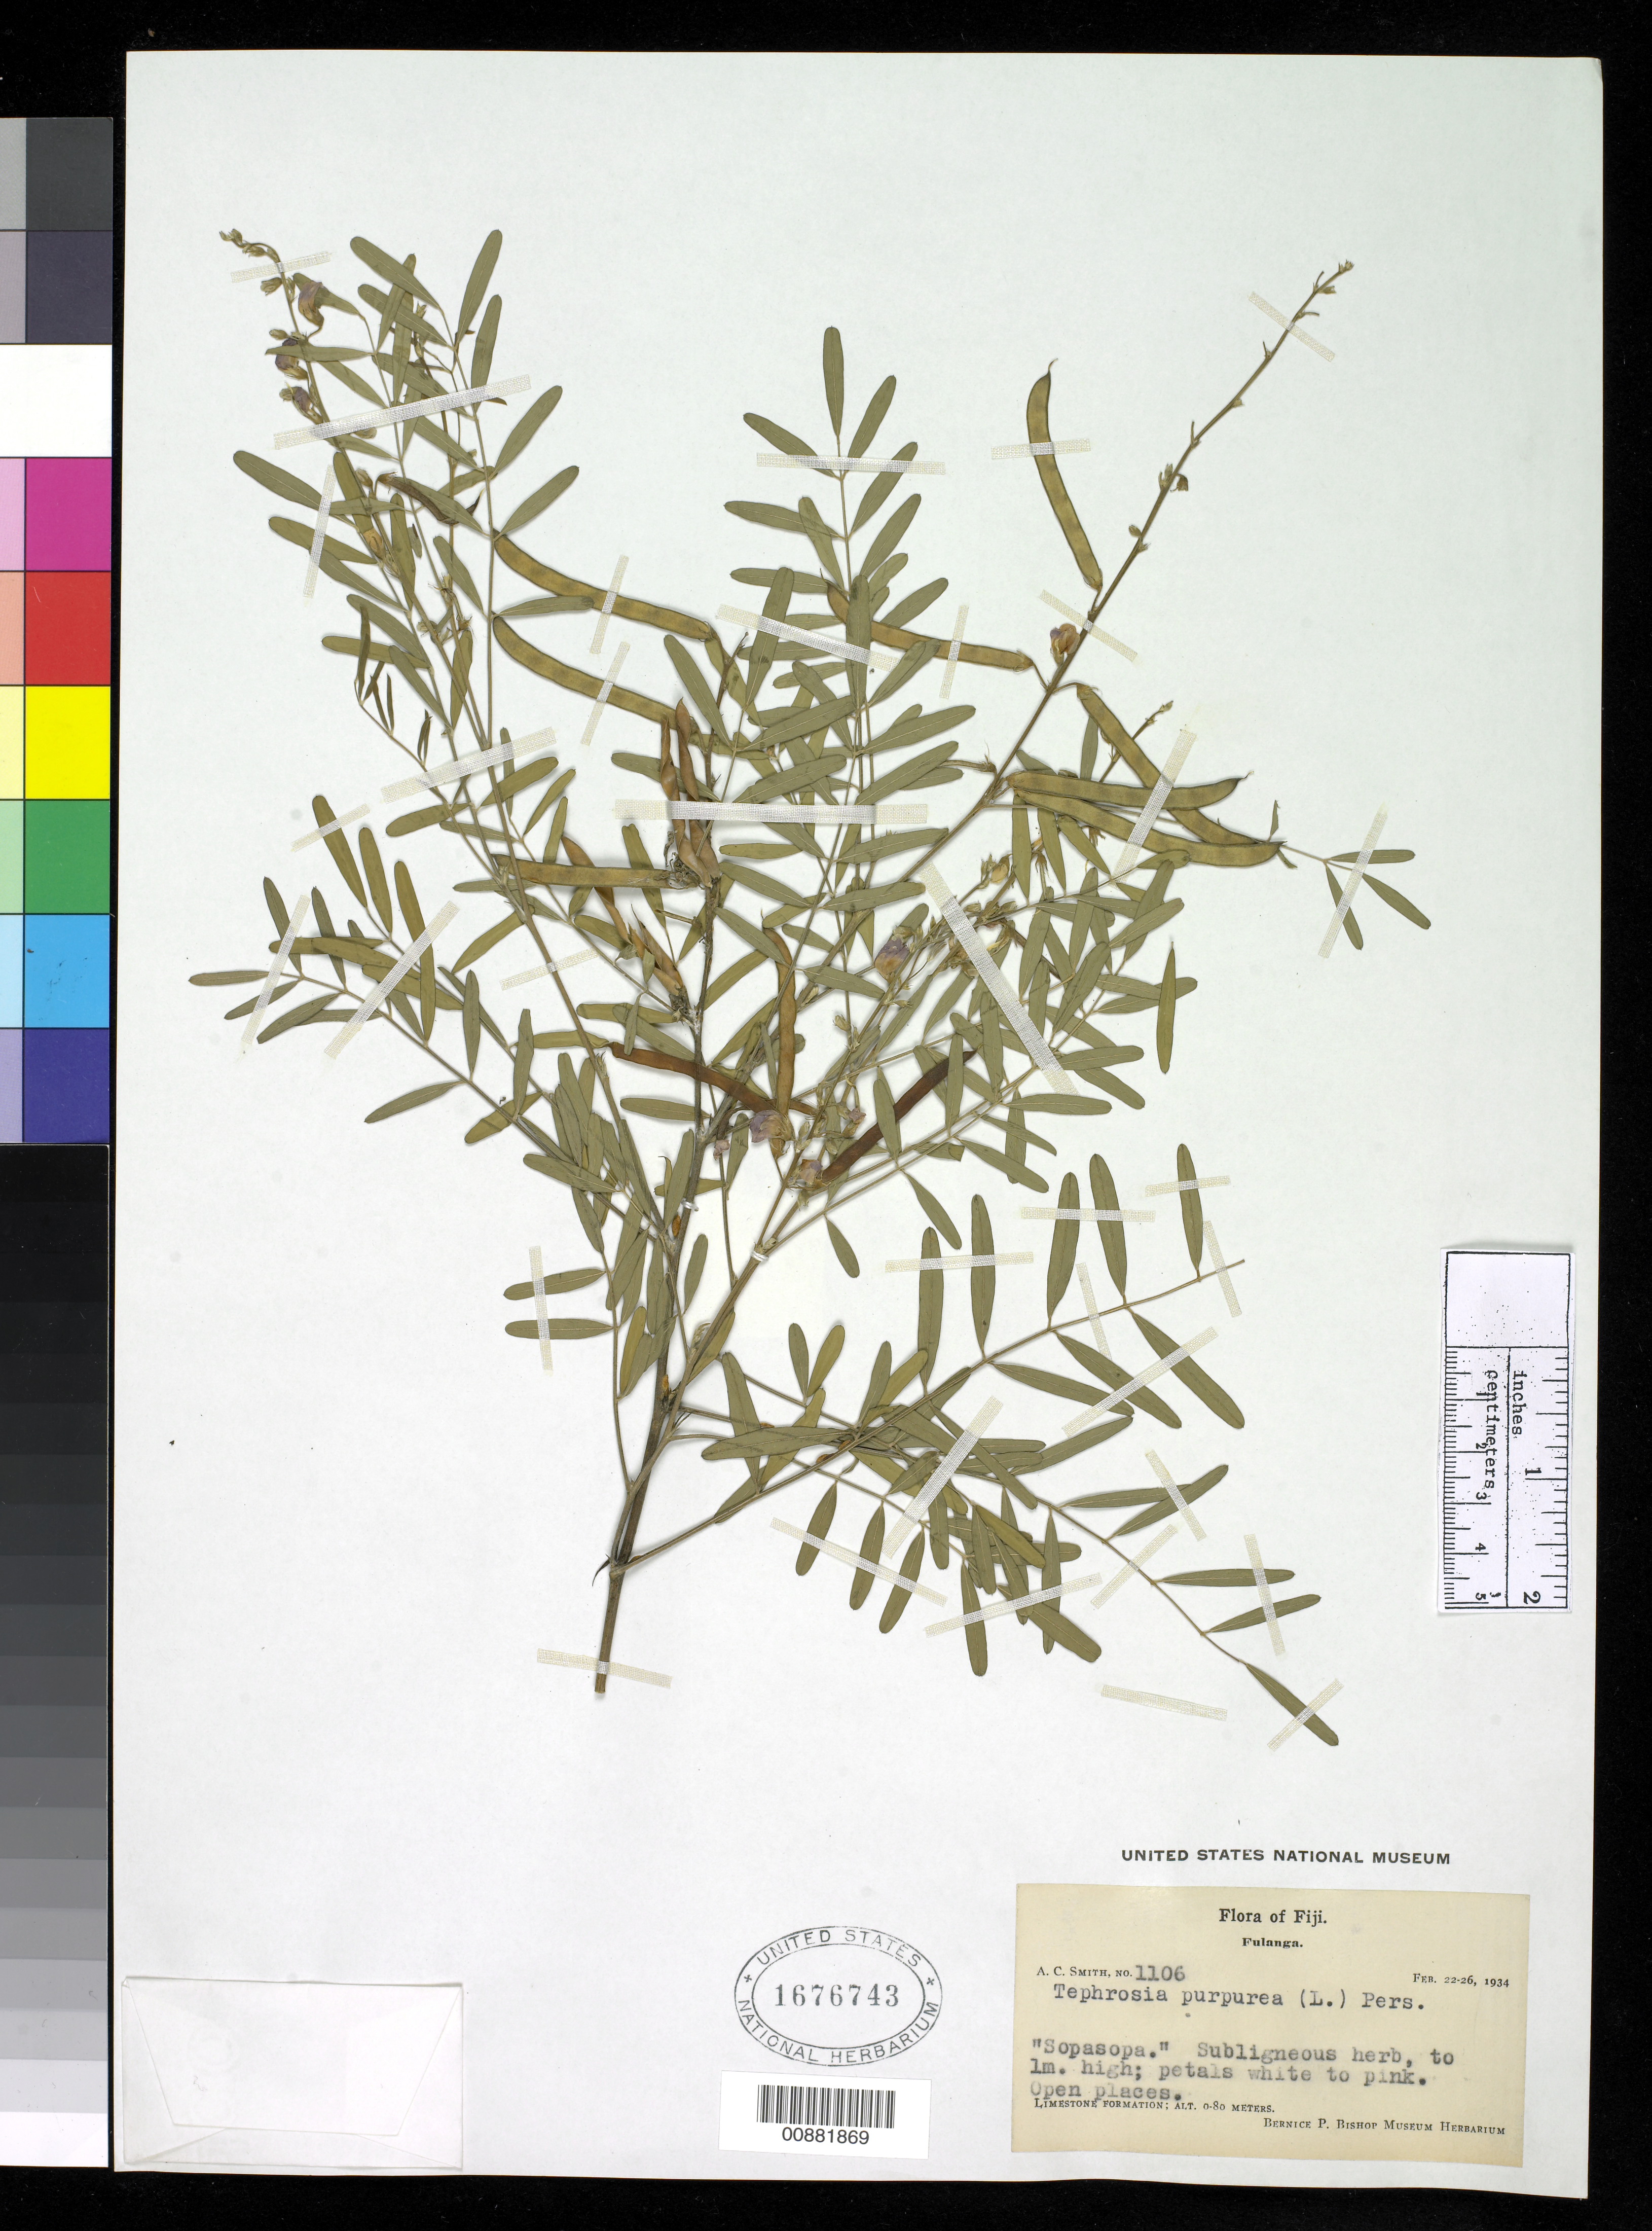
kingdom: Plantae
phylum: Tracheophyta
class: Magnoliopsida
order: Fabales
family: Fabaceae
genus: Tephrosia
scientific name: Tephrosia purpurea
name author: (L.) Pers.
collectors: C. A. Smith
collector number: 1106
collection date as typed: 22 Feb 1934 to 26 Feb 1934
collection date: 1934-02-22/1934-02-26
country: Fiji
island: Fulaga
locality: Fulanga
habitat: Open places; limestone formation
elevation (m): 1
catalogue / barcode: US 1676743